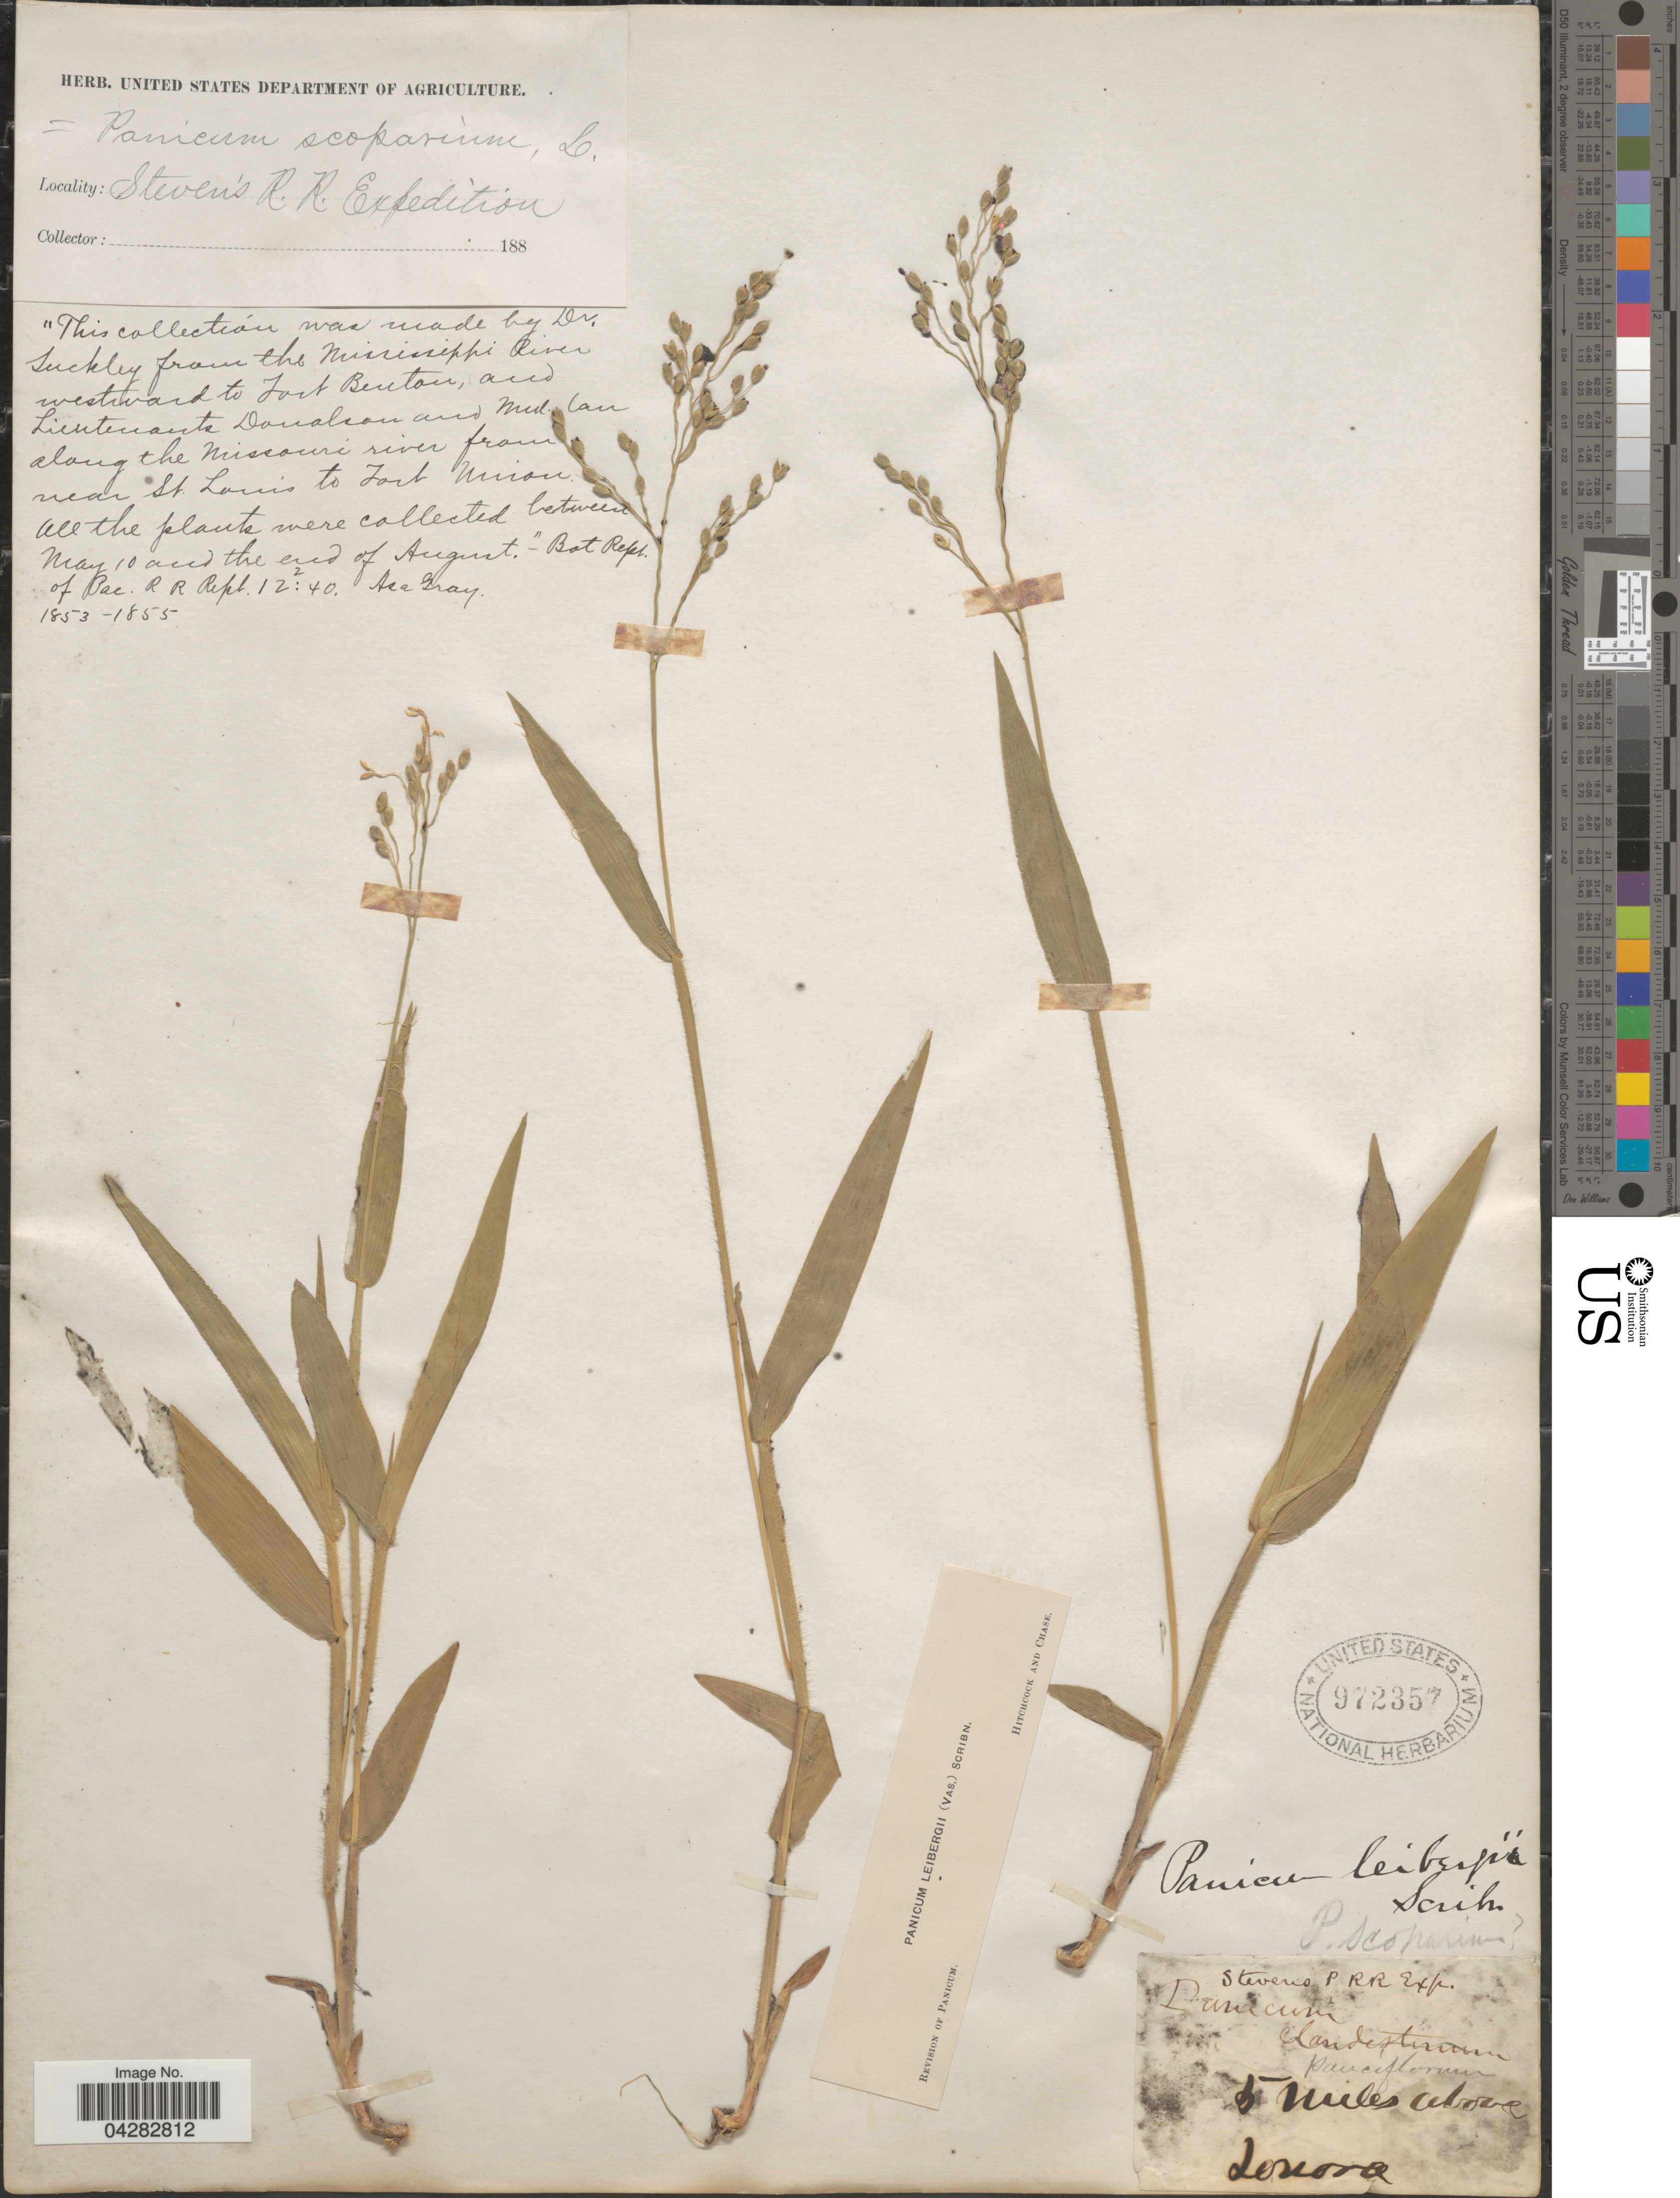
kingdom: Plantae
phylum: Tracheophyta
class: Liliopsida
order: Poales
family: Poaceae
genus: Dichanthelium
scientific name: Dichanthelium leibergii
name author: (Vasey) Gould & C.A. Clark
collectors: Suckley, L. Donalson & L. Medlan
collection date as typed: May 10 and the end of August. 1853-1855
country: United States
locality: Steven's R. R. Expedition. The Mississippi River westward to Fort Benton. Along the Missouri river from near St Louis to Fort Union.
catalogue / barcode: US 972357